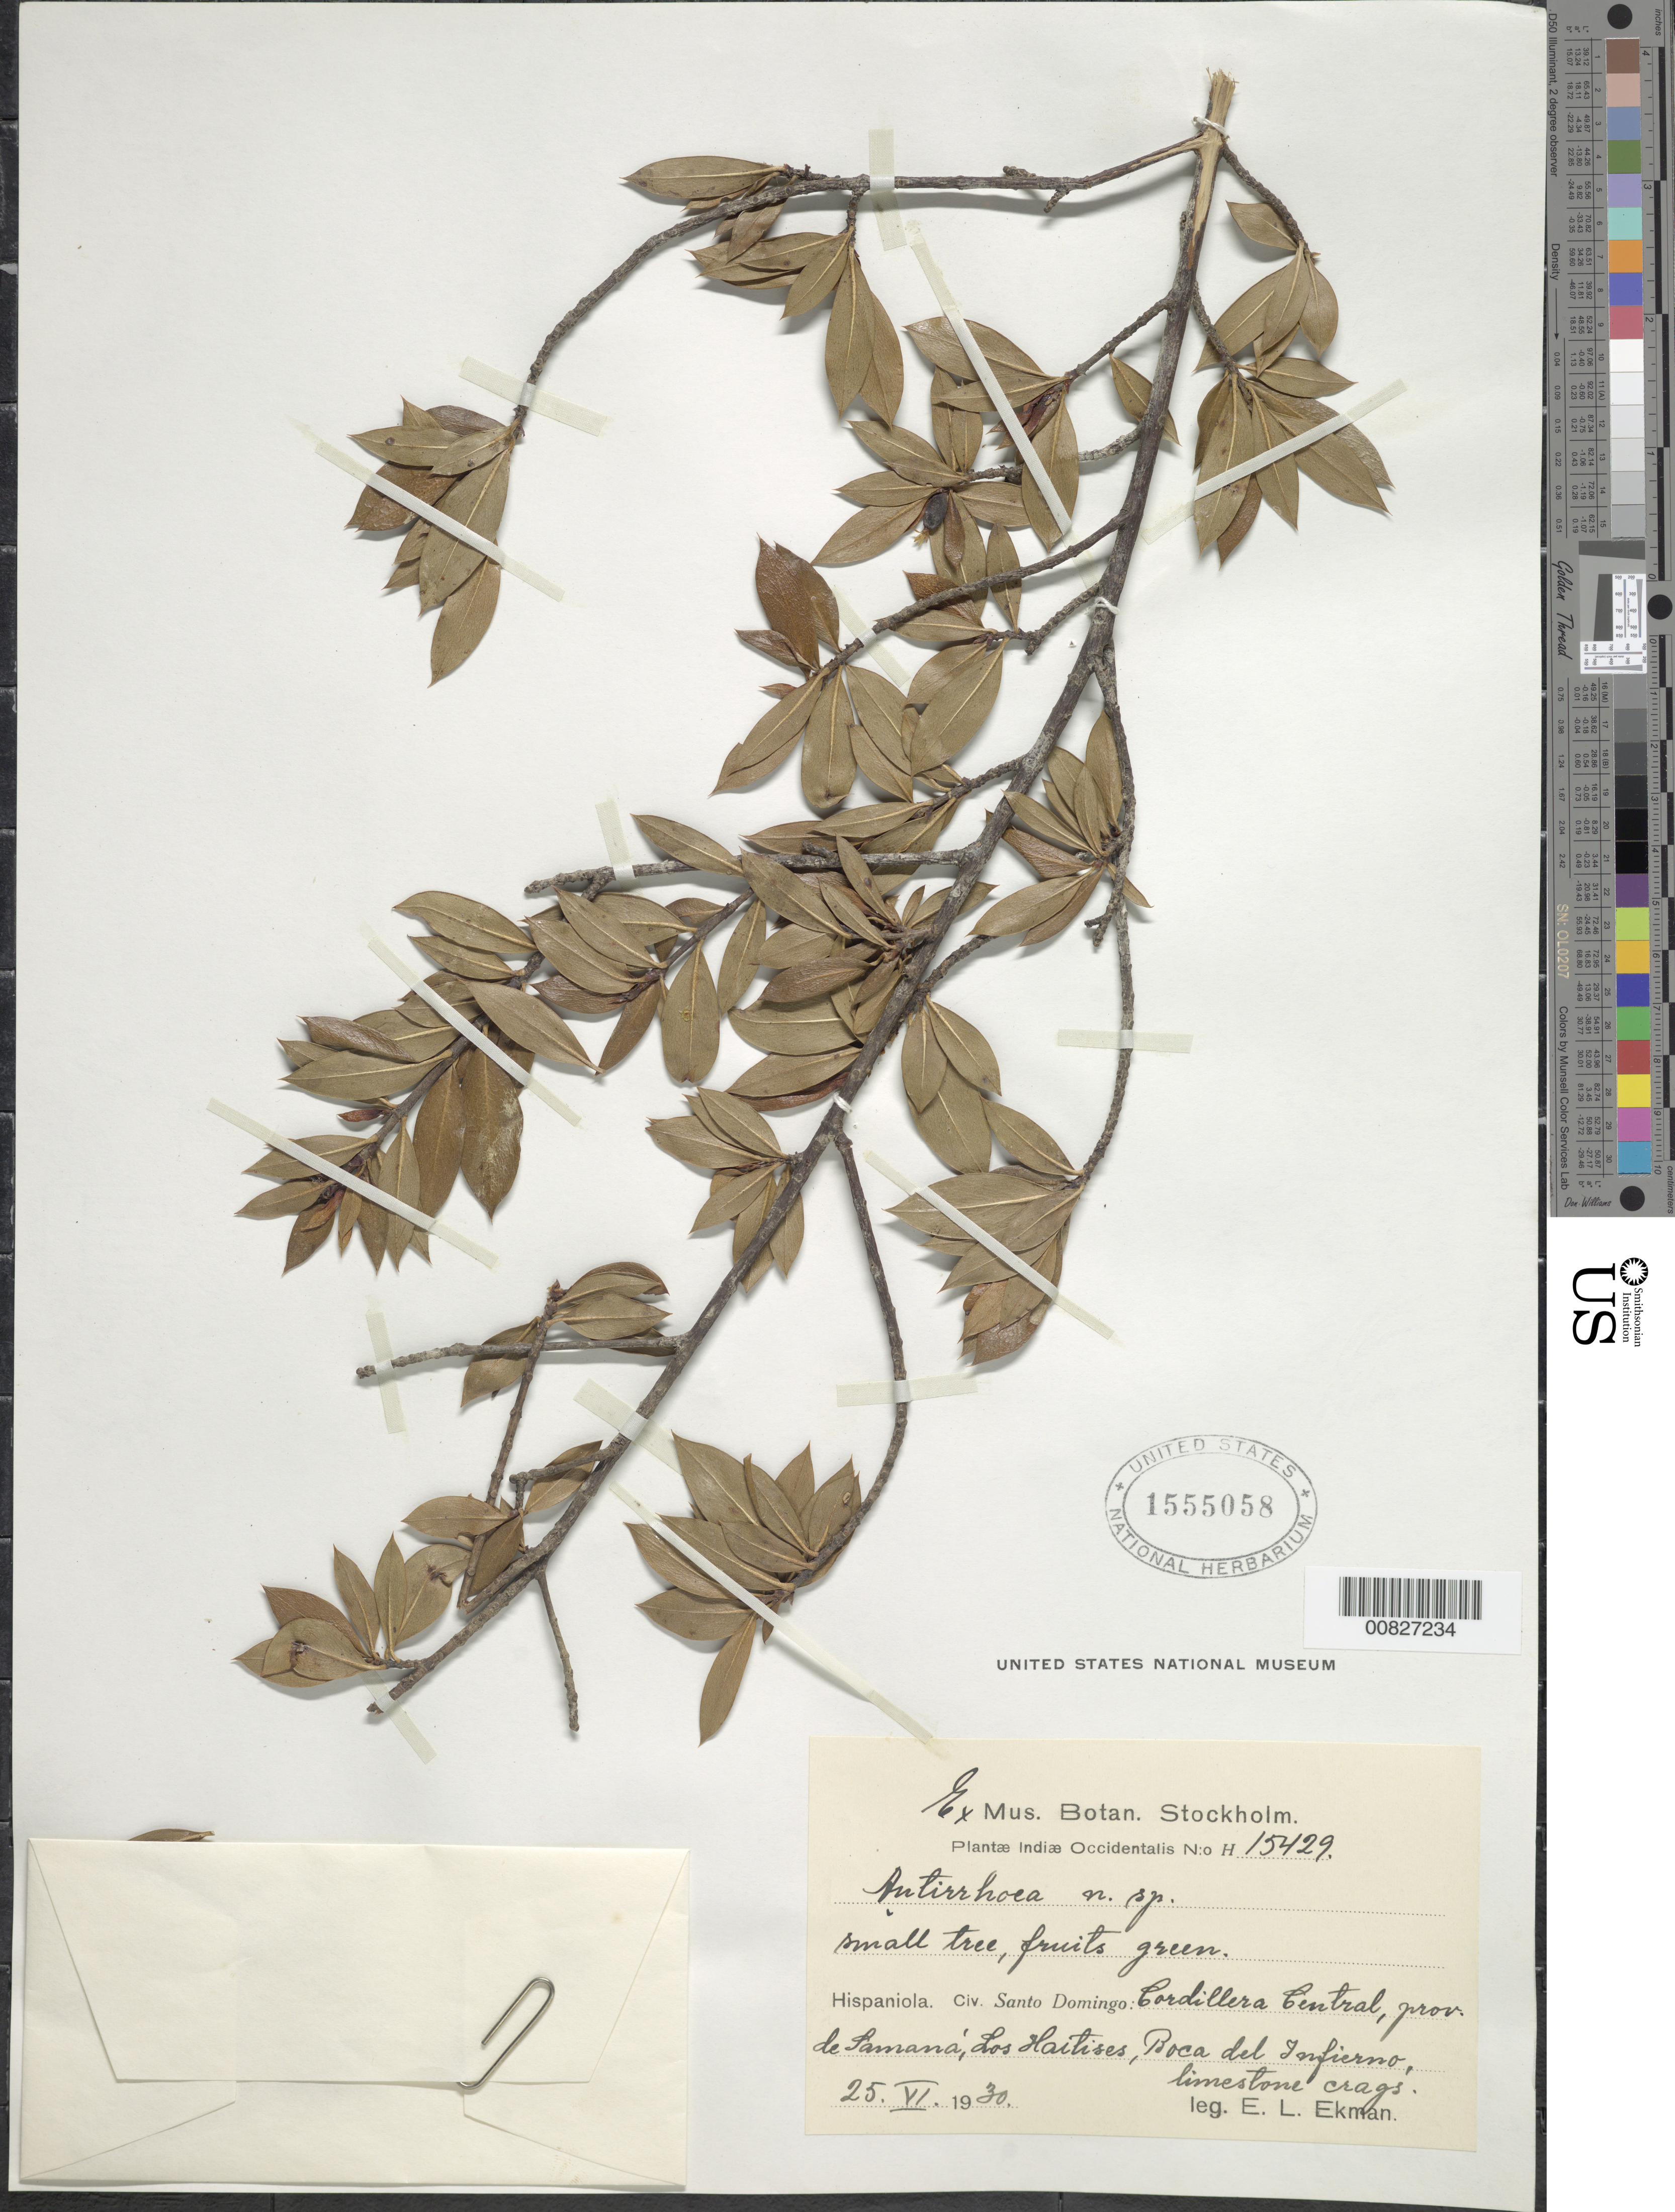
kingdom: Plantae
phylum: Tracheophyta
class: Magnoliopsida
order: Gentianales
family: Rubiaceae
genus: Stenostomum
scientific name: Stenostomum sp.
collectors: E. L. Ekman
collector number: H 15429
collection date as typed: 25 Jun 1930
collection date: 1930-06-25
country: Dominican Republic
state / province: Samana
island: Hispaniola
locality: Cordillera Central, Los Haitises, Boca del Infierno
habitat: Limestone crags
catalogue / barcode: US 1555058